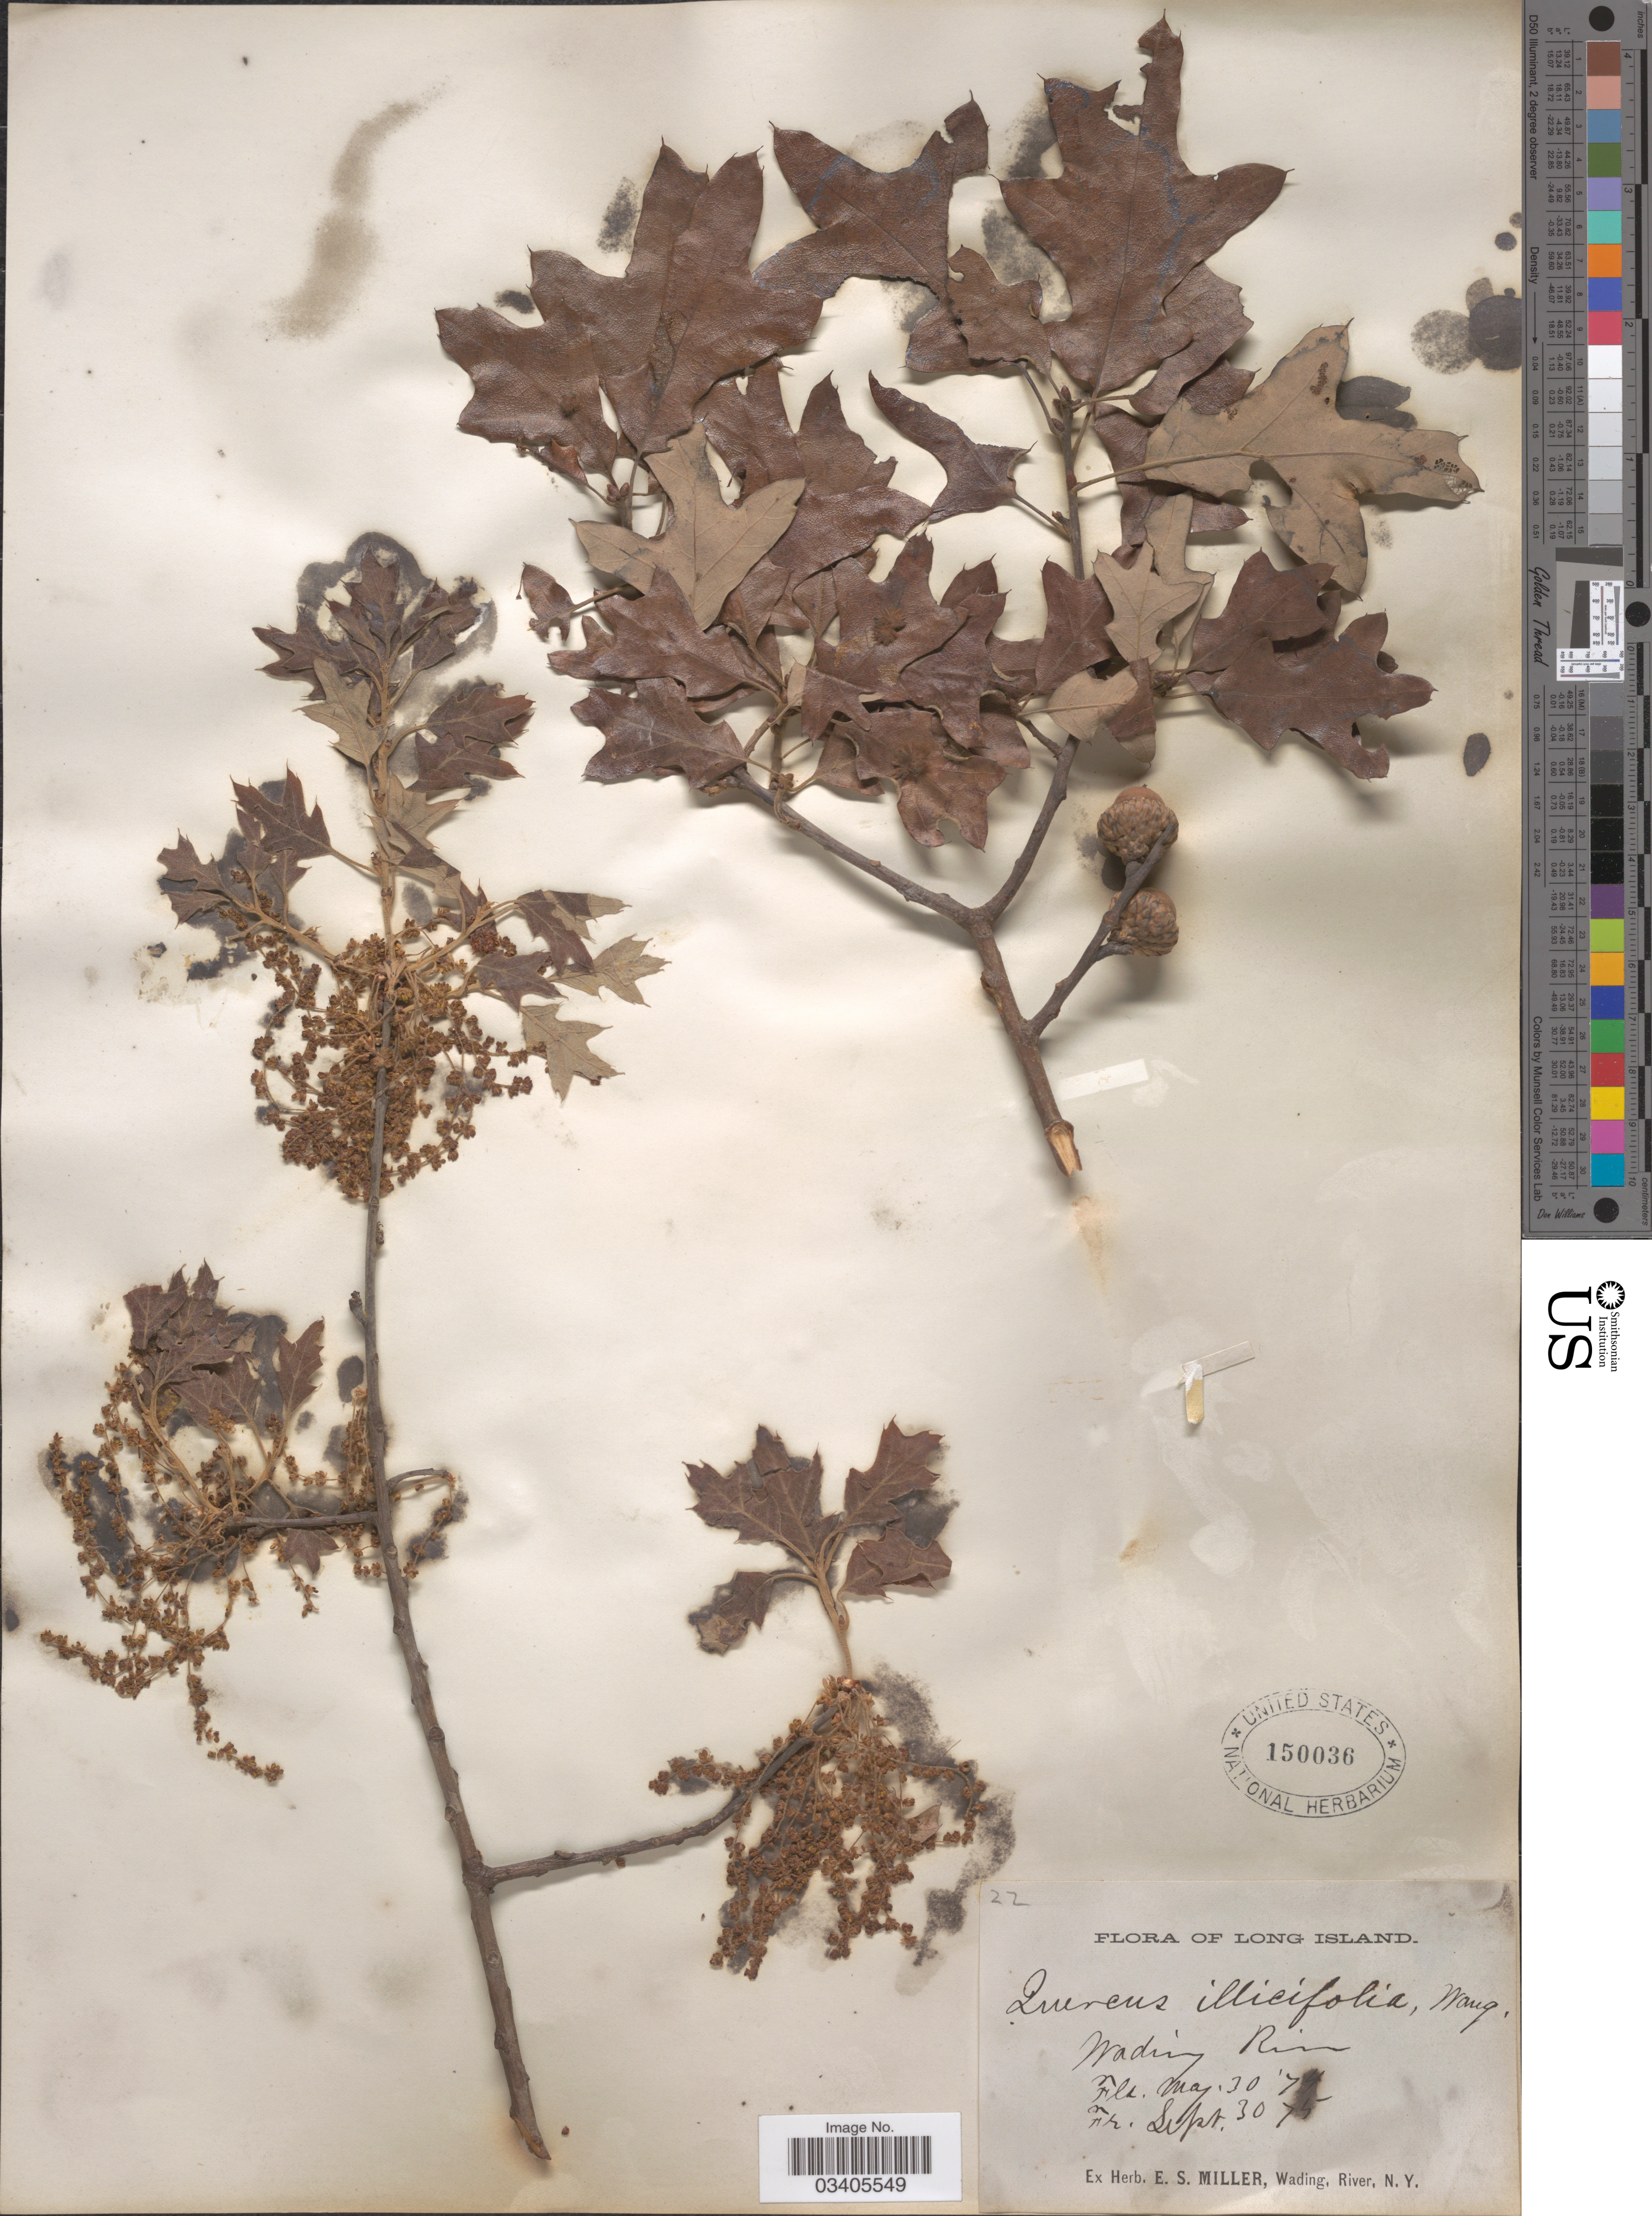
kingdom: Plantae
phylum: Tracheophyta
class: Magnoliopsida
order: Fagales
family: Fagaceae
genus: Quercus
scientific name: Quercus ilicifolia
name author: Wangenh.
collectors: ex herb. E. S. Miller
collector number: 22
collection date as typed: Transcribed d/m/y: 30/5/74 to 30/9/75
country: United States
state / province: New York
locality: Long Island. Wading River.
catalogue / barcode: US 150036